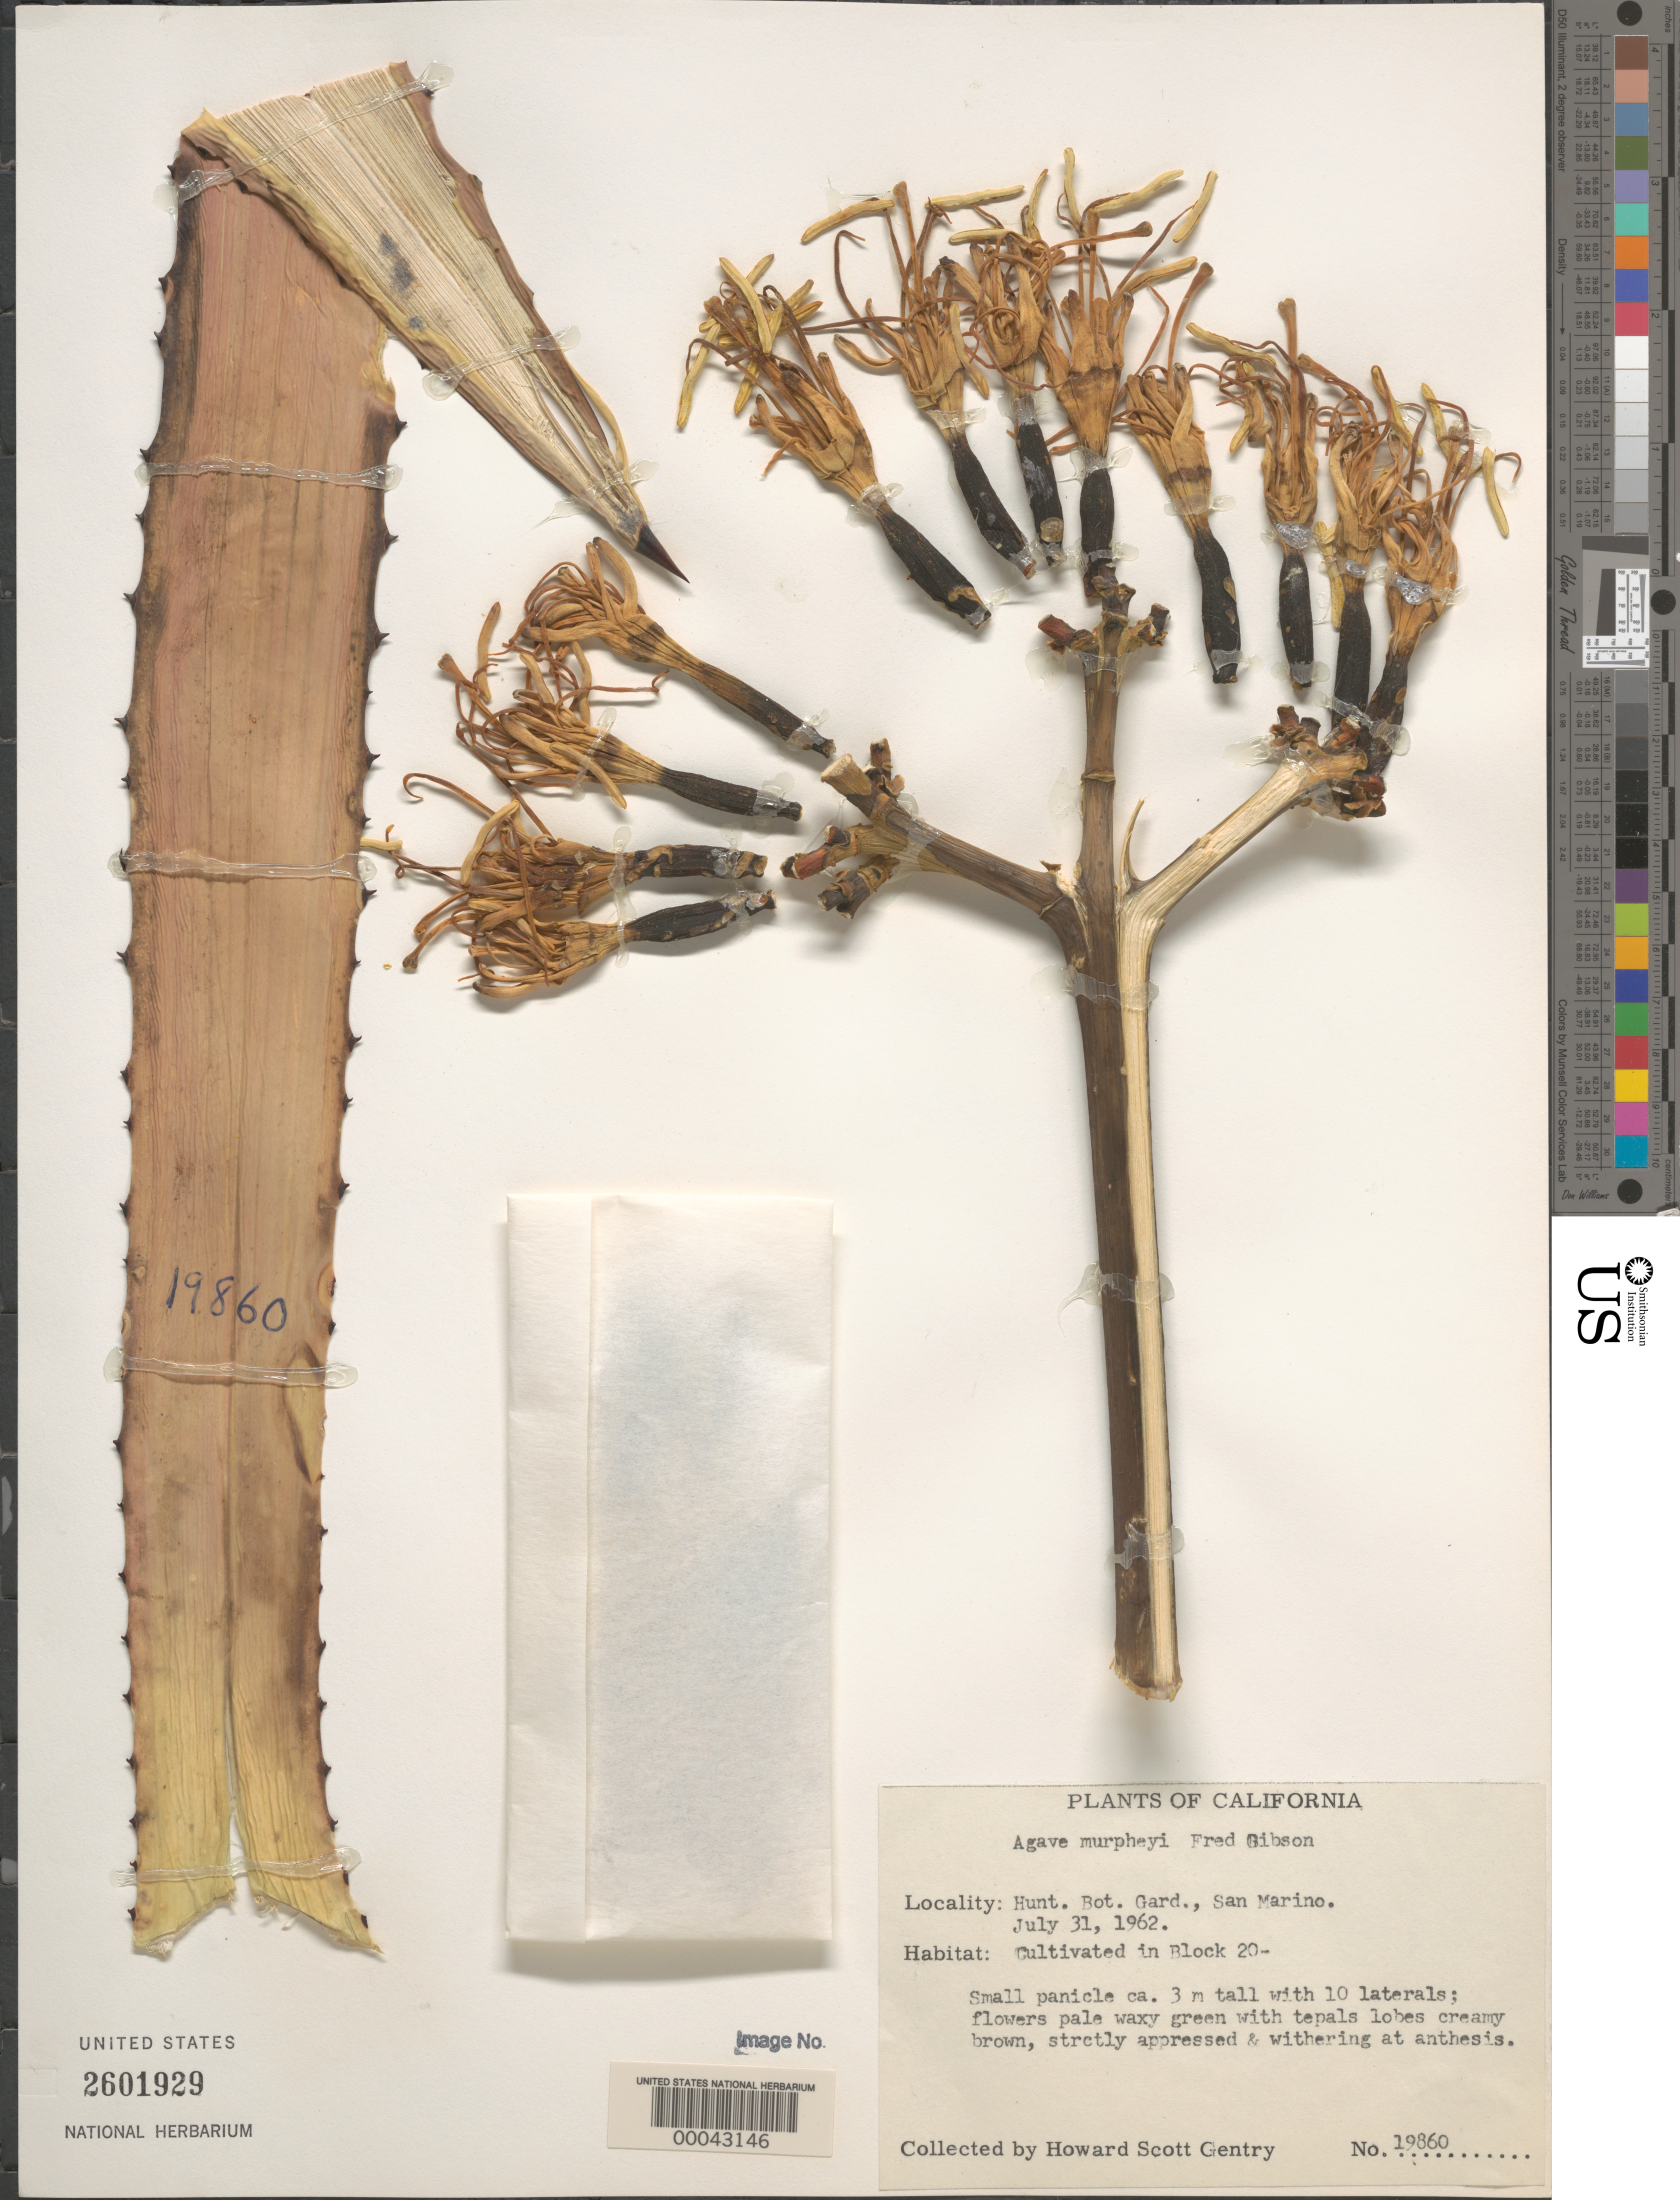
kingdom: Plantae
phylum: Tracheophyta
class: Liliopsida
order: Asparagales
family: Asparagaceae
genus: Agave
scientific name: Agave murpheyi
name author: F. Gibson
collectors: H. S. Gentry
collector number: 19860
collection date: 1962-07-31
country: United States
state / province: California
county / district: Los Angeles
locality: Hunt. Bot. Gard., San Marino. In Block 20-.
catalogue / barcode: US 2601929